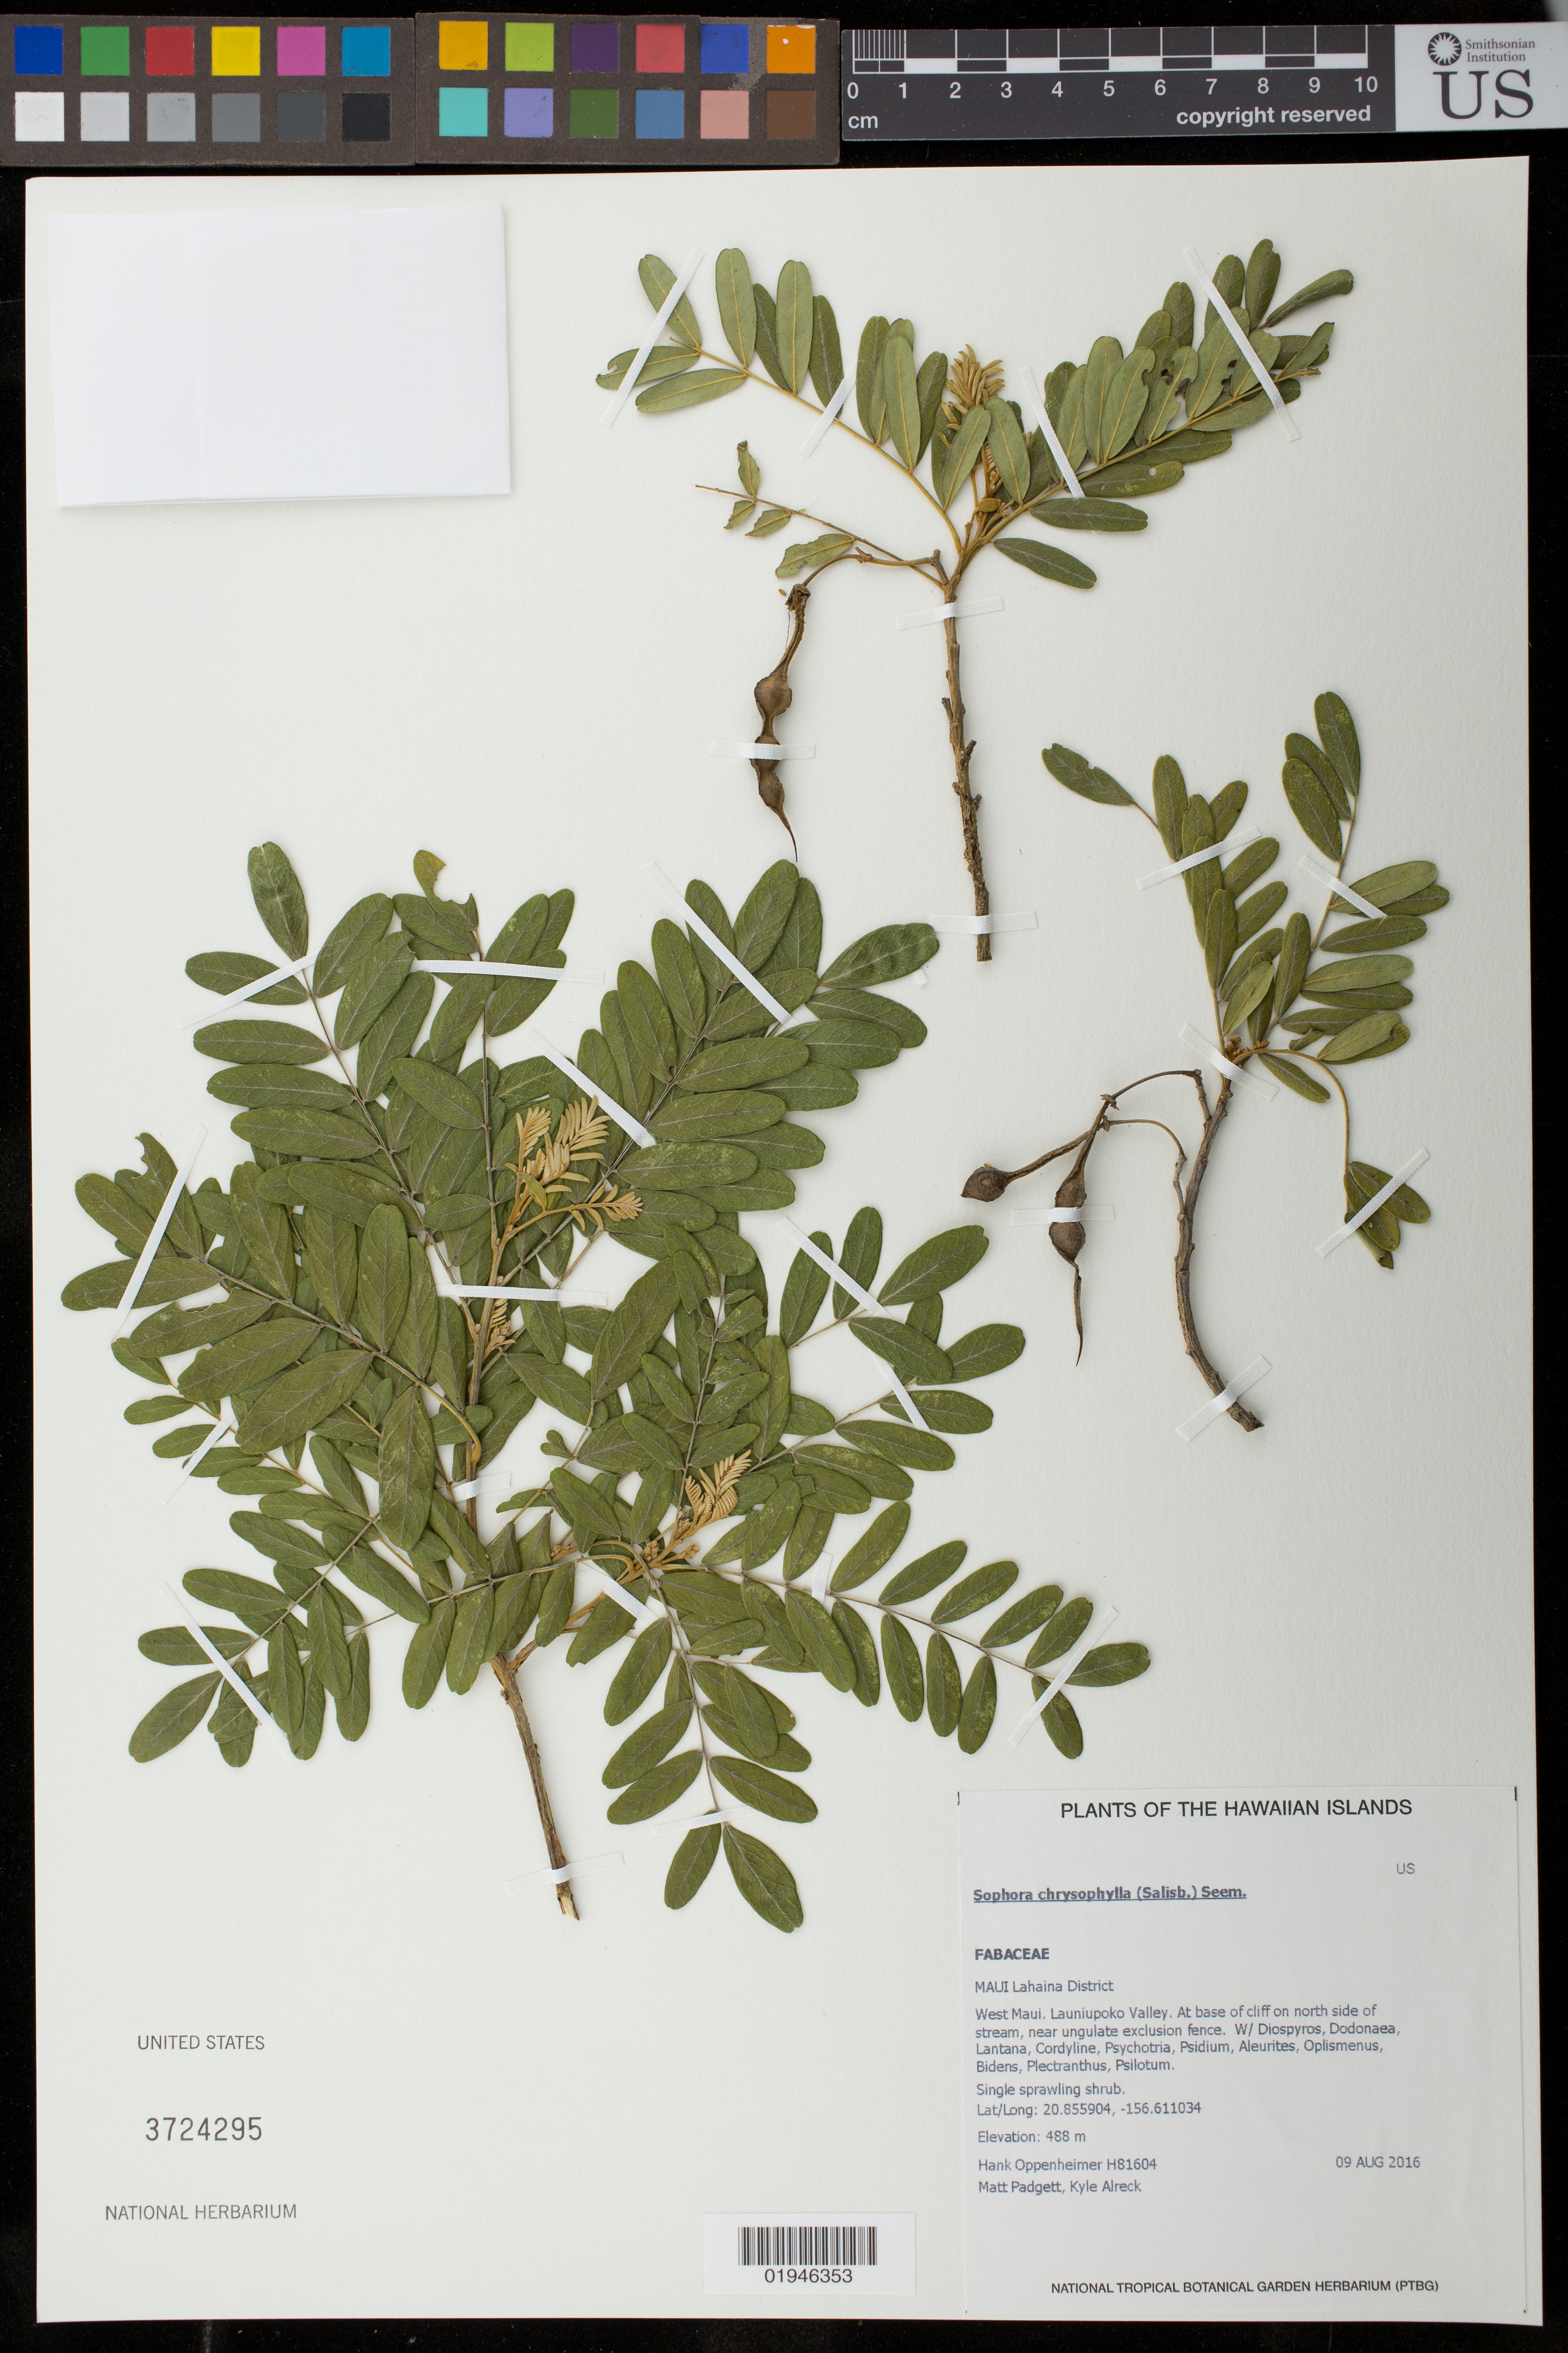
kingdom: Plantae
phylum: Tracheophyta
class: Magnoliopsida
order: Fabales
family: Fabaceae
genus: Sophora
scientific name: Sophora chrysophylla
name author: (Salisb.) Seem.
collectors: H. L. Oppenheimer, M. Padgett & K. Alreck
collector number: H81604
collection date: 2016-08-09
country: United States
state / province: Hawaii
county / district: Maui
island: Maui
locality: West Maui, Lahaina District, Launiupoko Valley, at base of cliff on north side of stream, near ungulate exclusion fence.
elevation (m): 488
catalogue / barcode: US 3724295